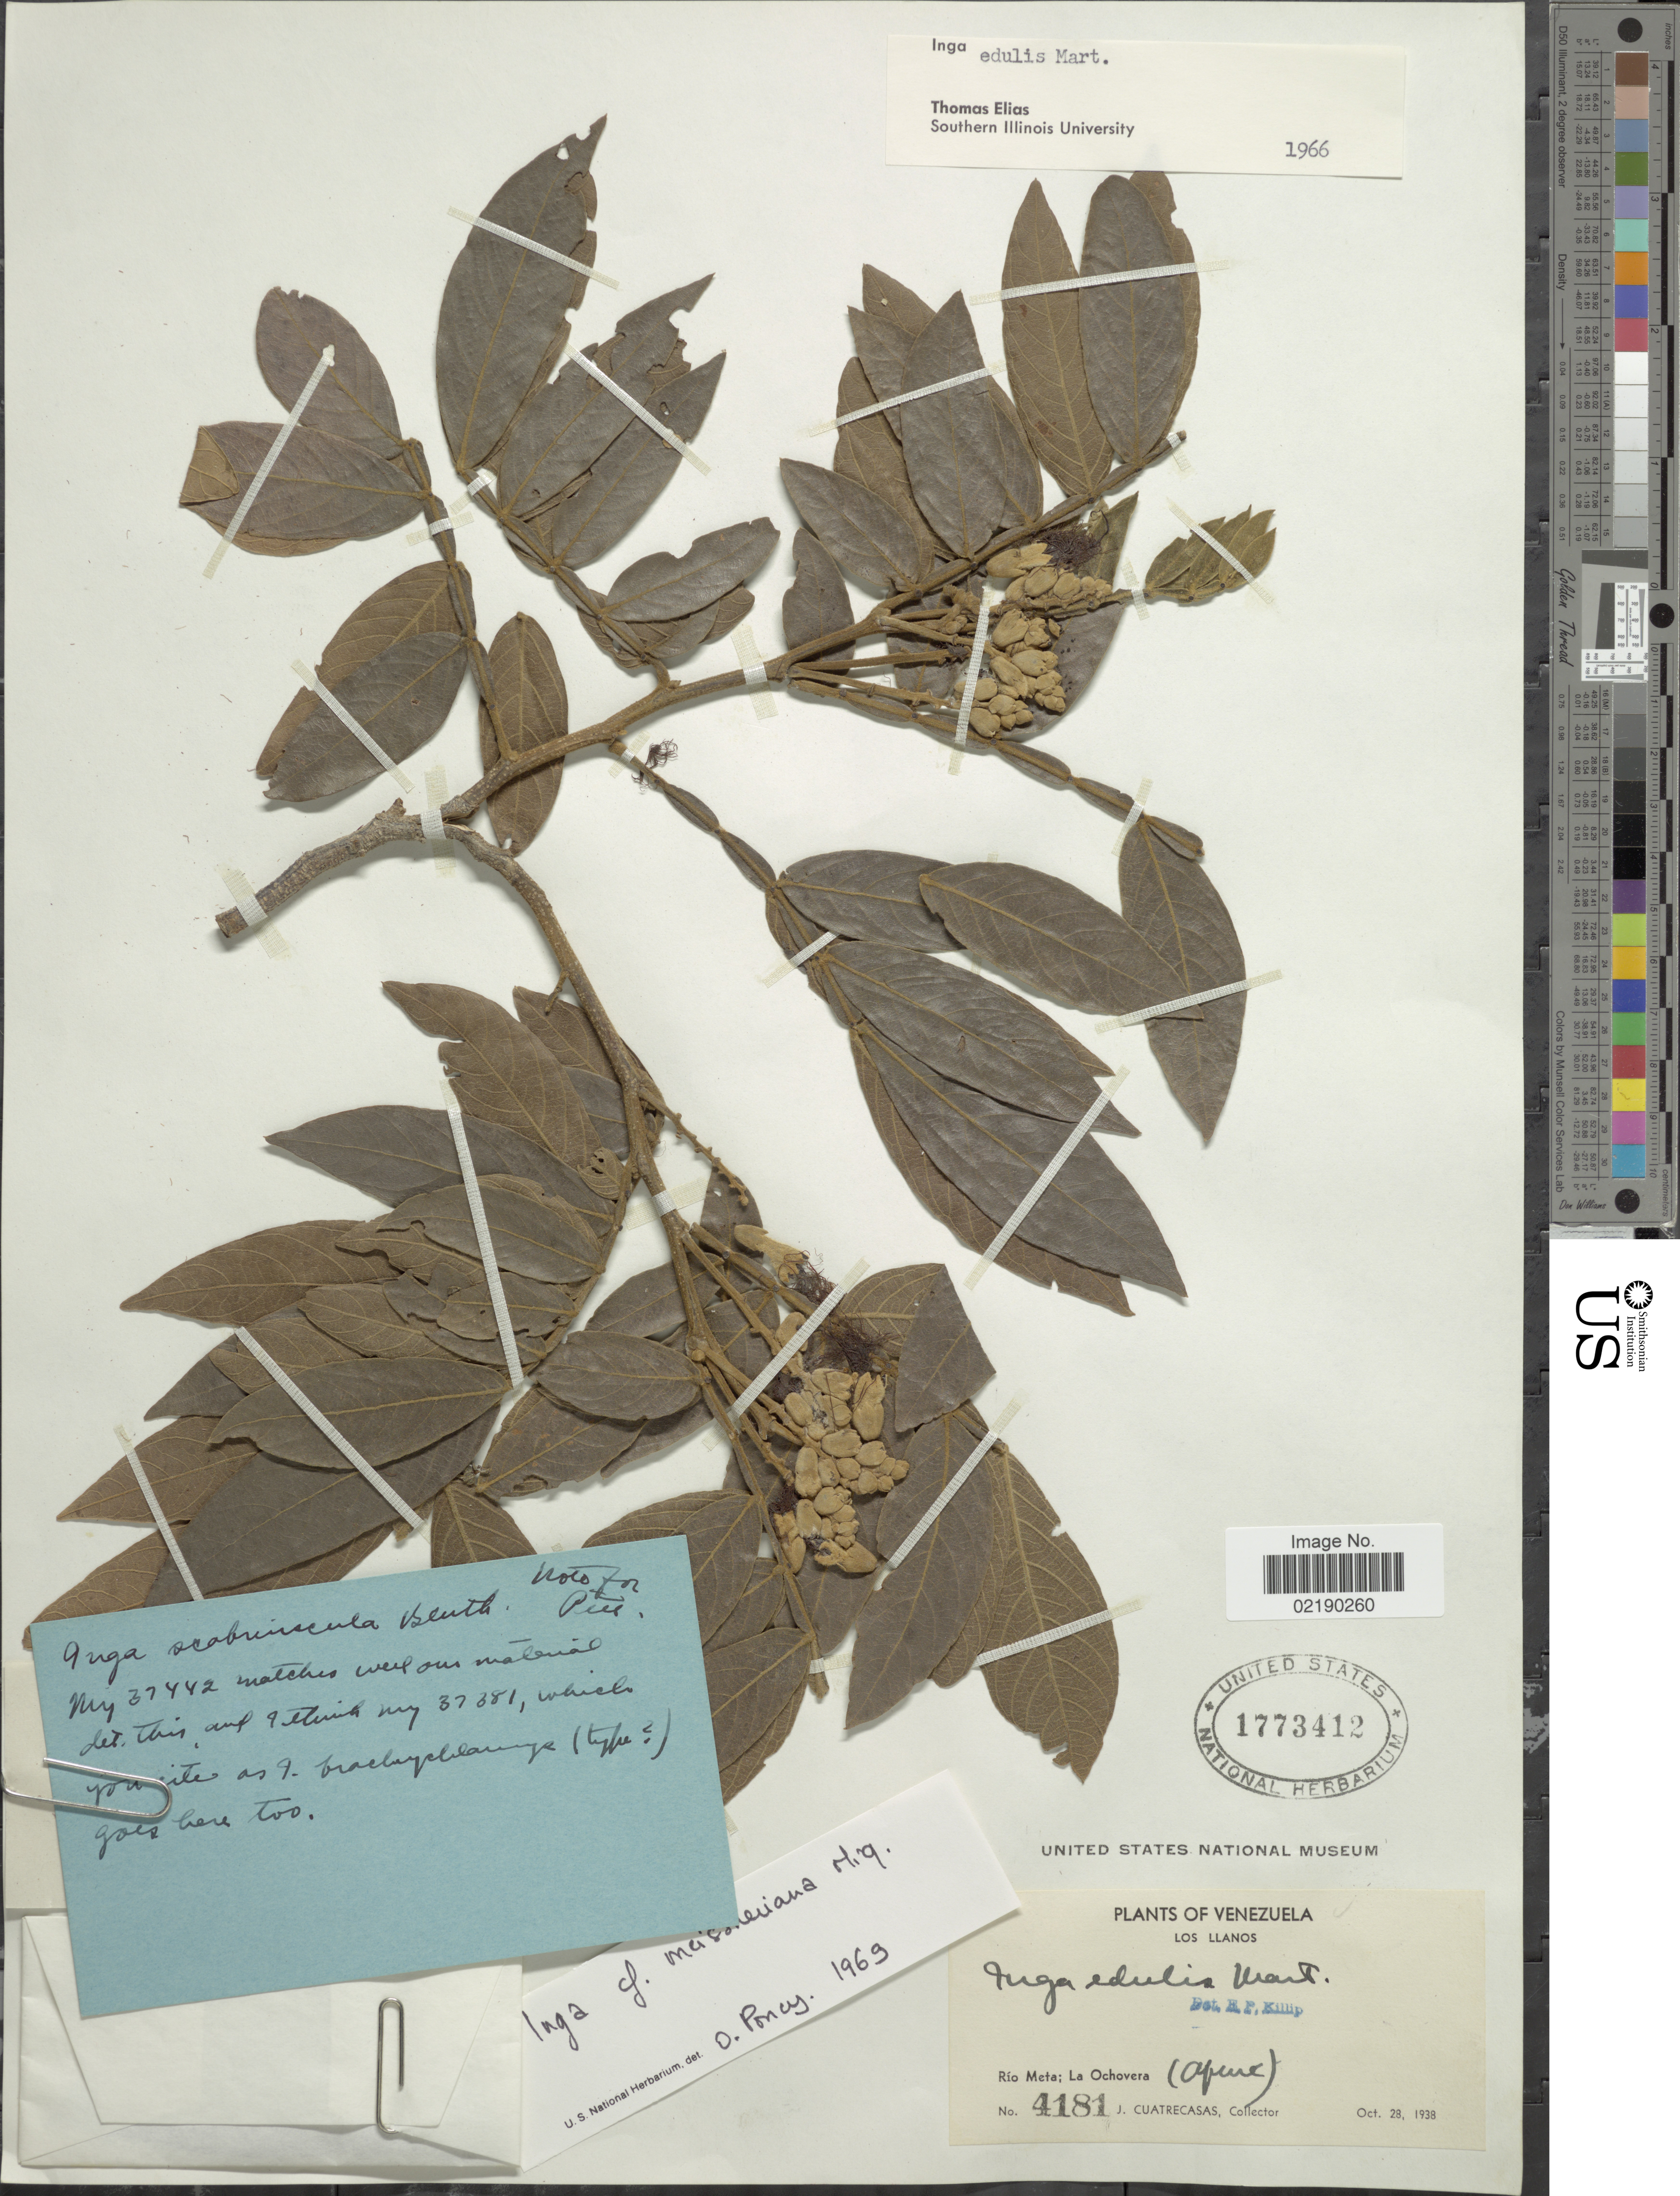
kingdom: Plantae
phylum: Tracheophyta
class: Magnoliopsida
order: Fabales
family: Fabaceae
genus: Inga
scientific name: Inga vera subsp. affinis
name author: (DC.) T.D. Penn.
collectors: J. Cuatrecasas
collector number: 4181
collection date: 1938-10-28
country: Venezuela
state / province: Apure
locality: Los LLanos. Rio Meta; La Ochovera.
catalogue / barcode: US 1773412